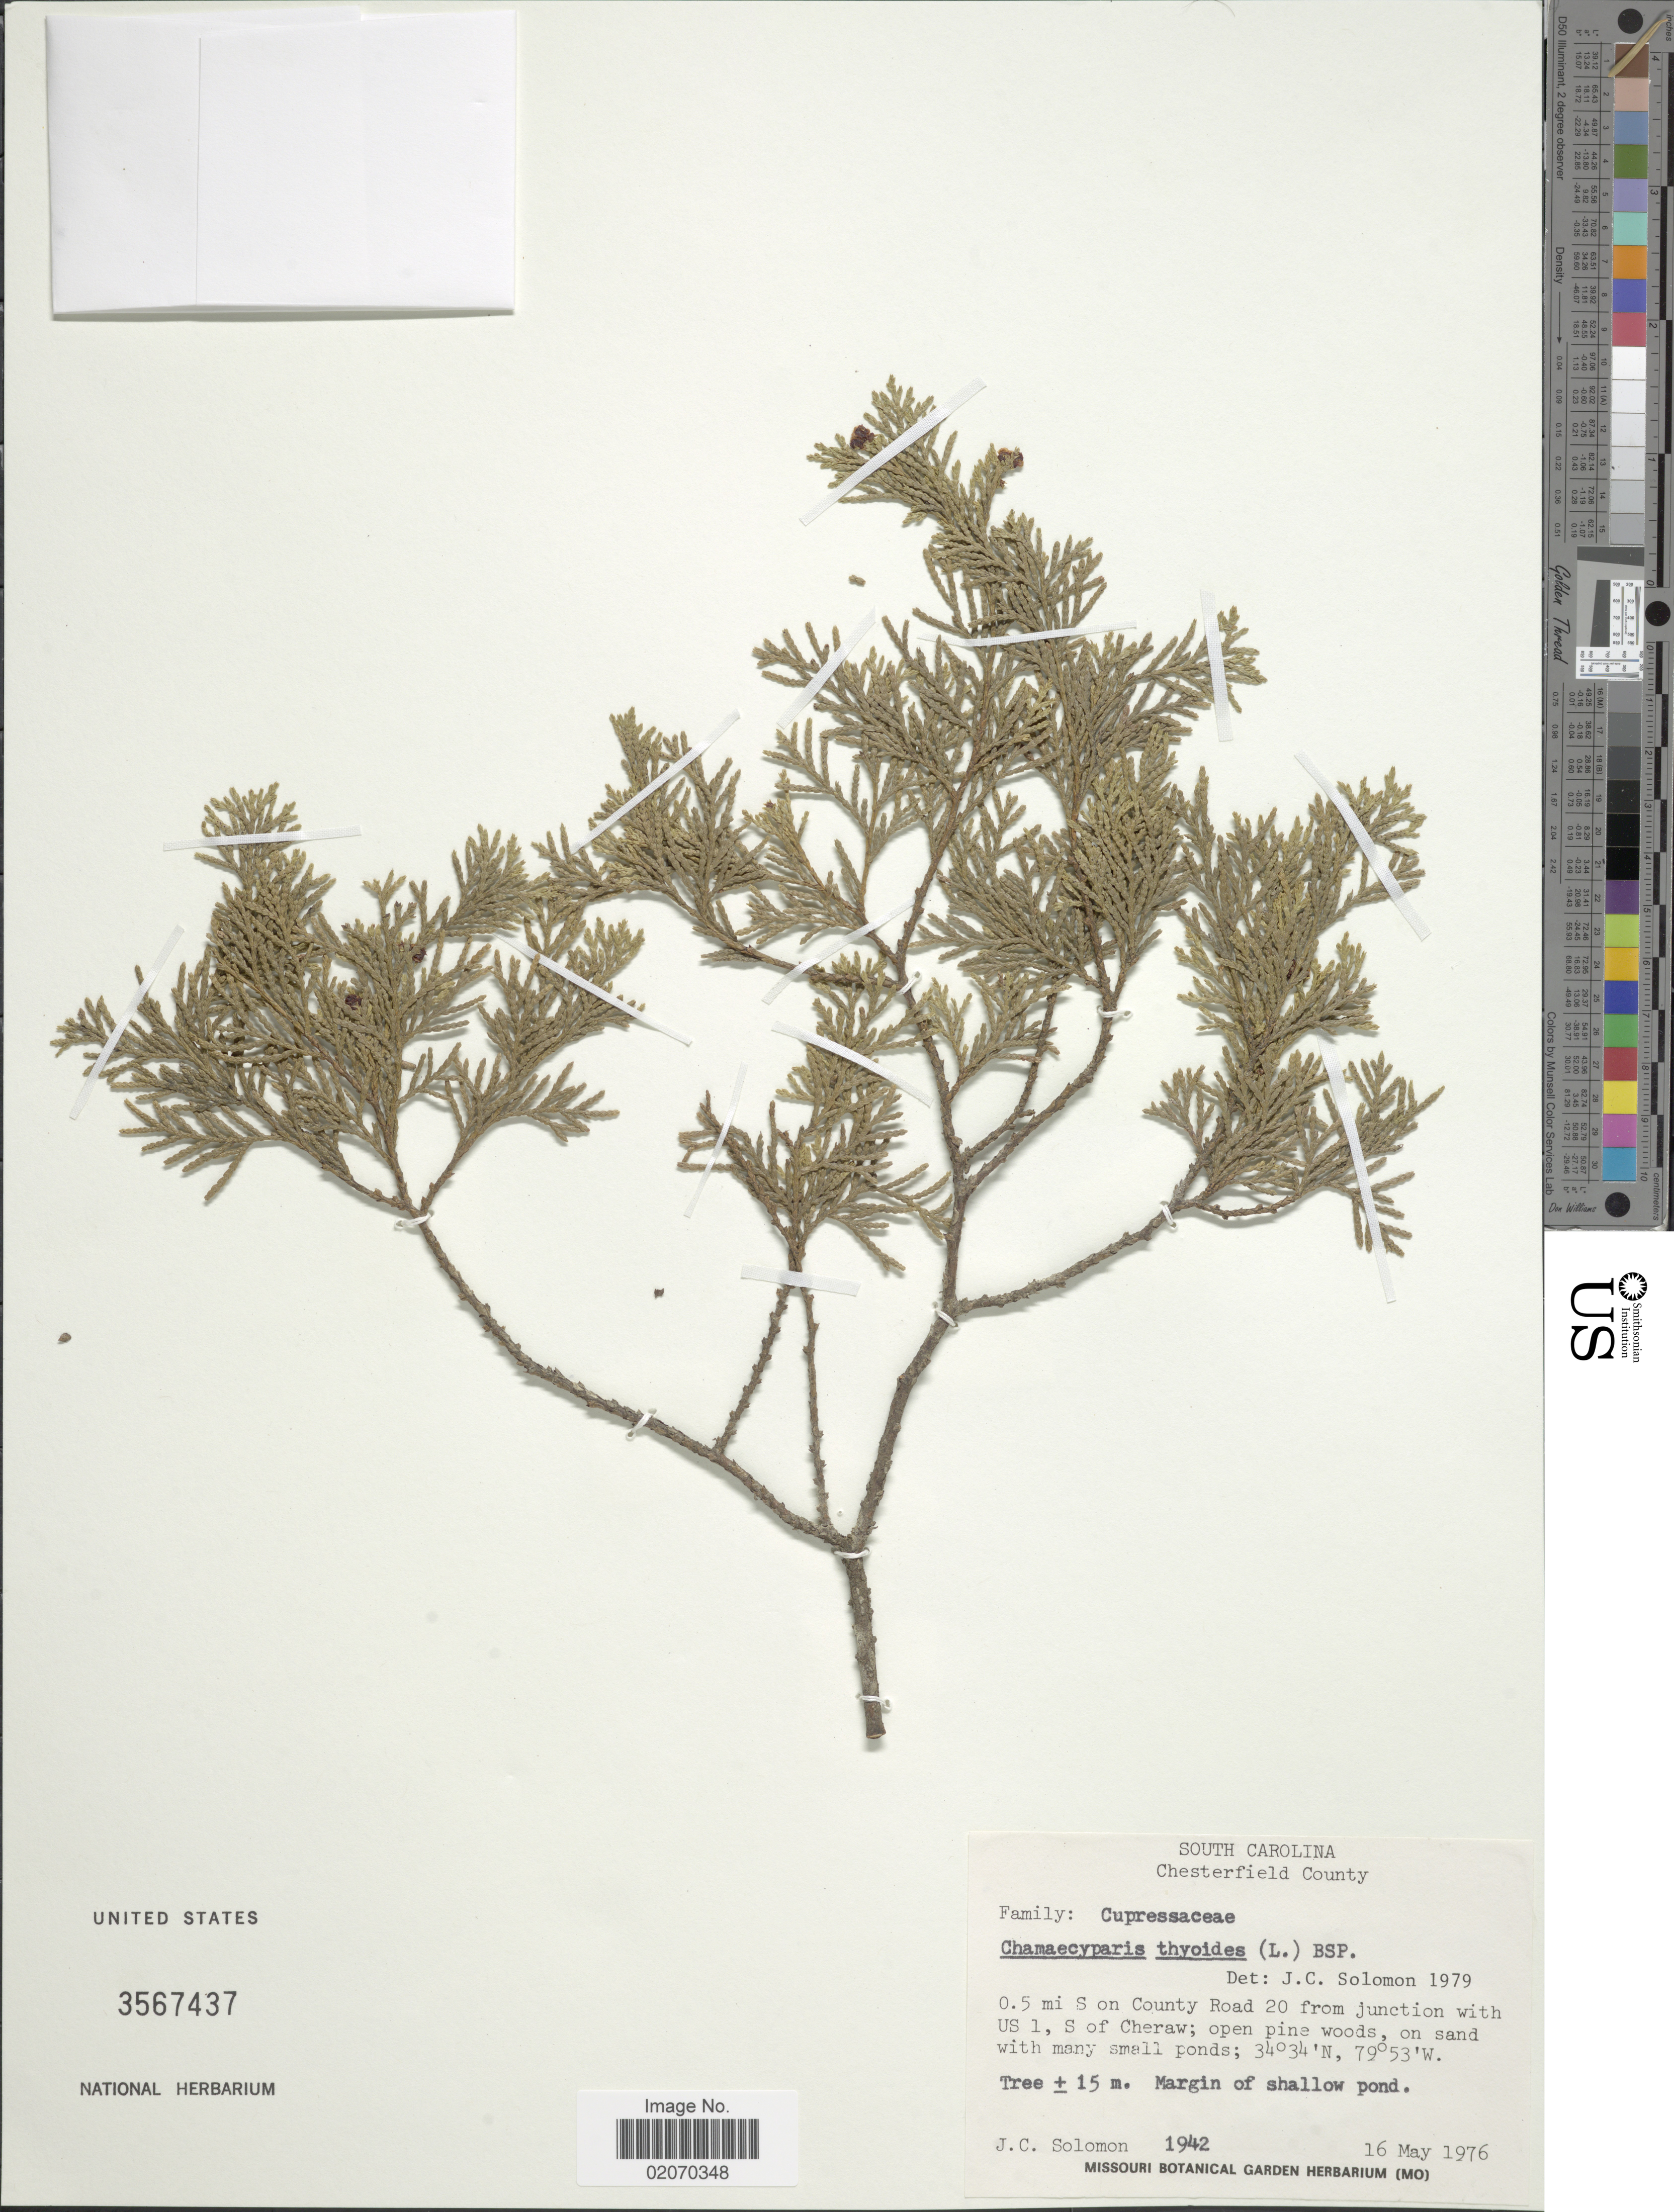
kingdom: Plantae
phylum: Tracheophyta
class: Pinopsida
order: Pinales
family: Cupressaceae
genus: Chamaecyparis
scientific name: Chamaecyparis thyoides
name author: (L.) Britton, Stearns & Poggenb.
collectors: J. C. Solomon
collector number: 1942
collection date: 1976-05-16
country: United States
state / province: South Carolina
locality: Chesterfield County. 0.5 mi S on County Road 20 from junction with US 1, S of Cheraw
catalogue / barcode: US 3567437